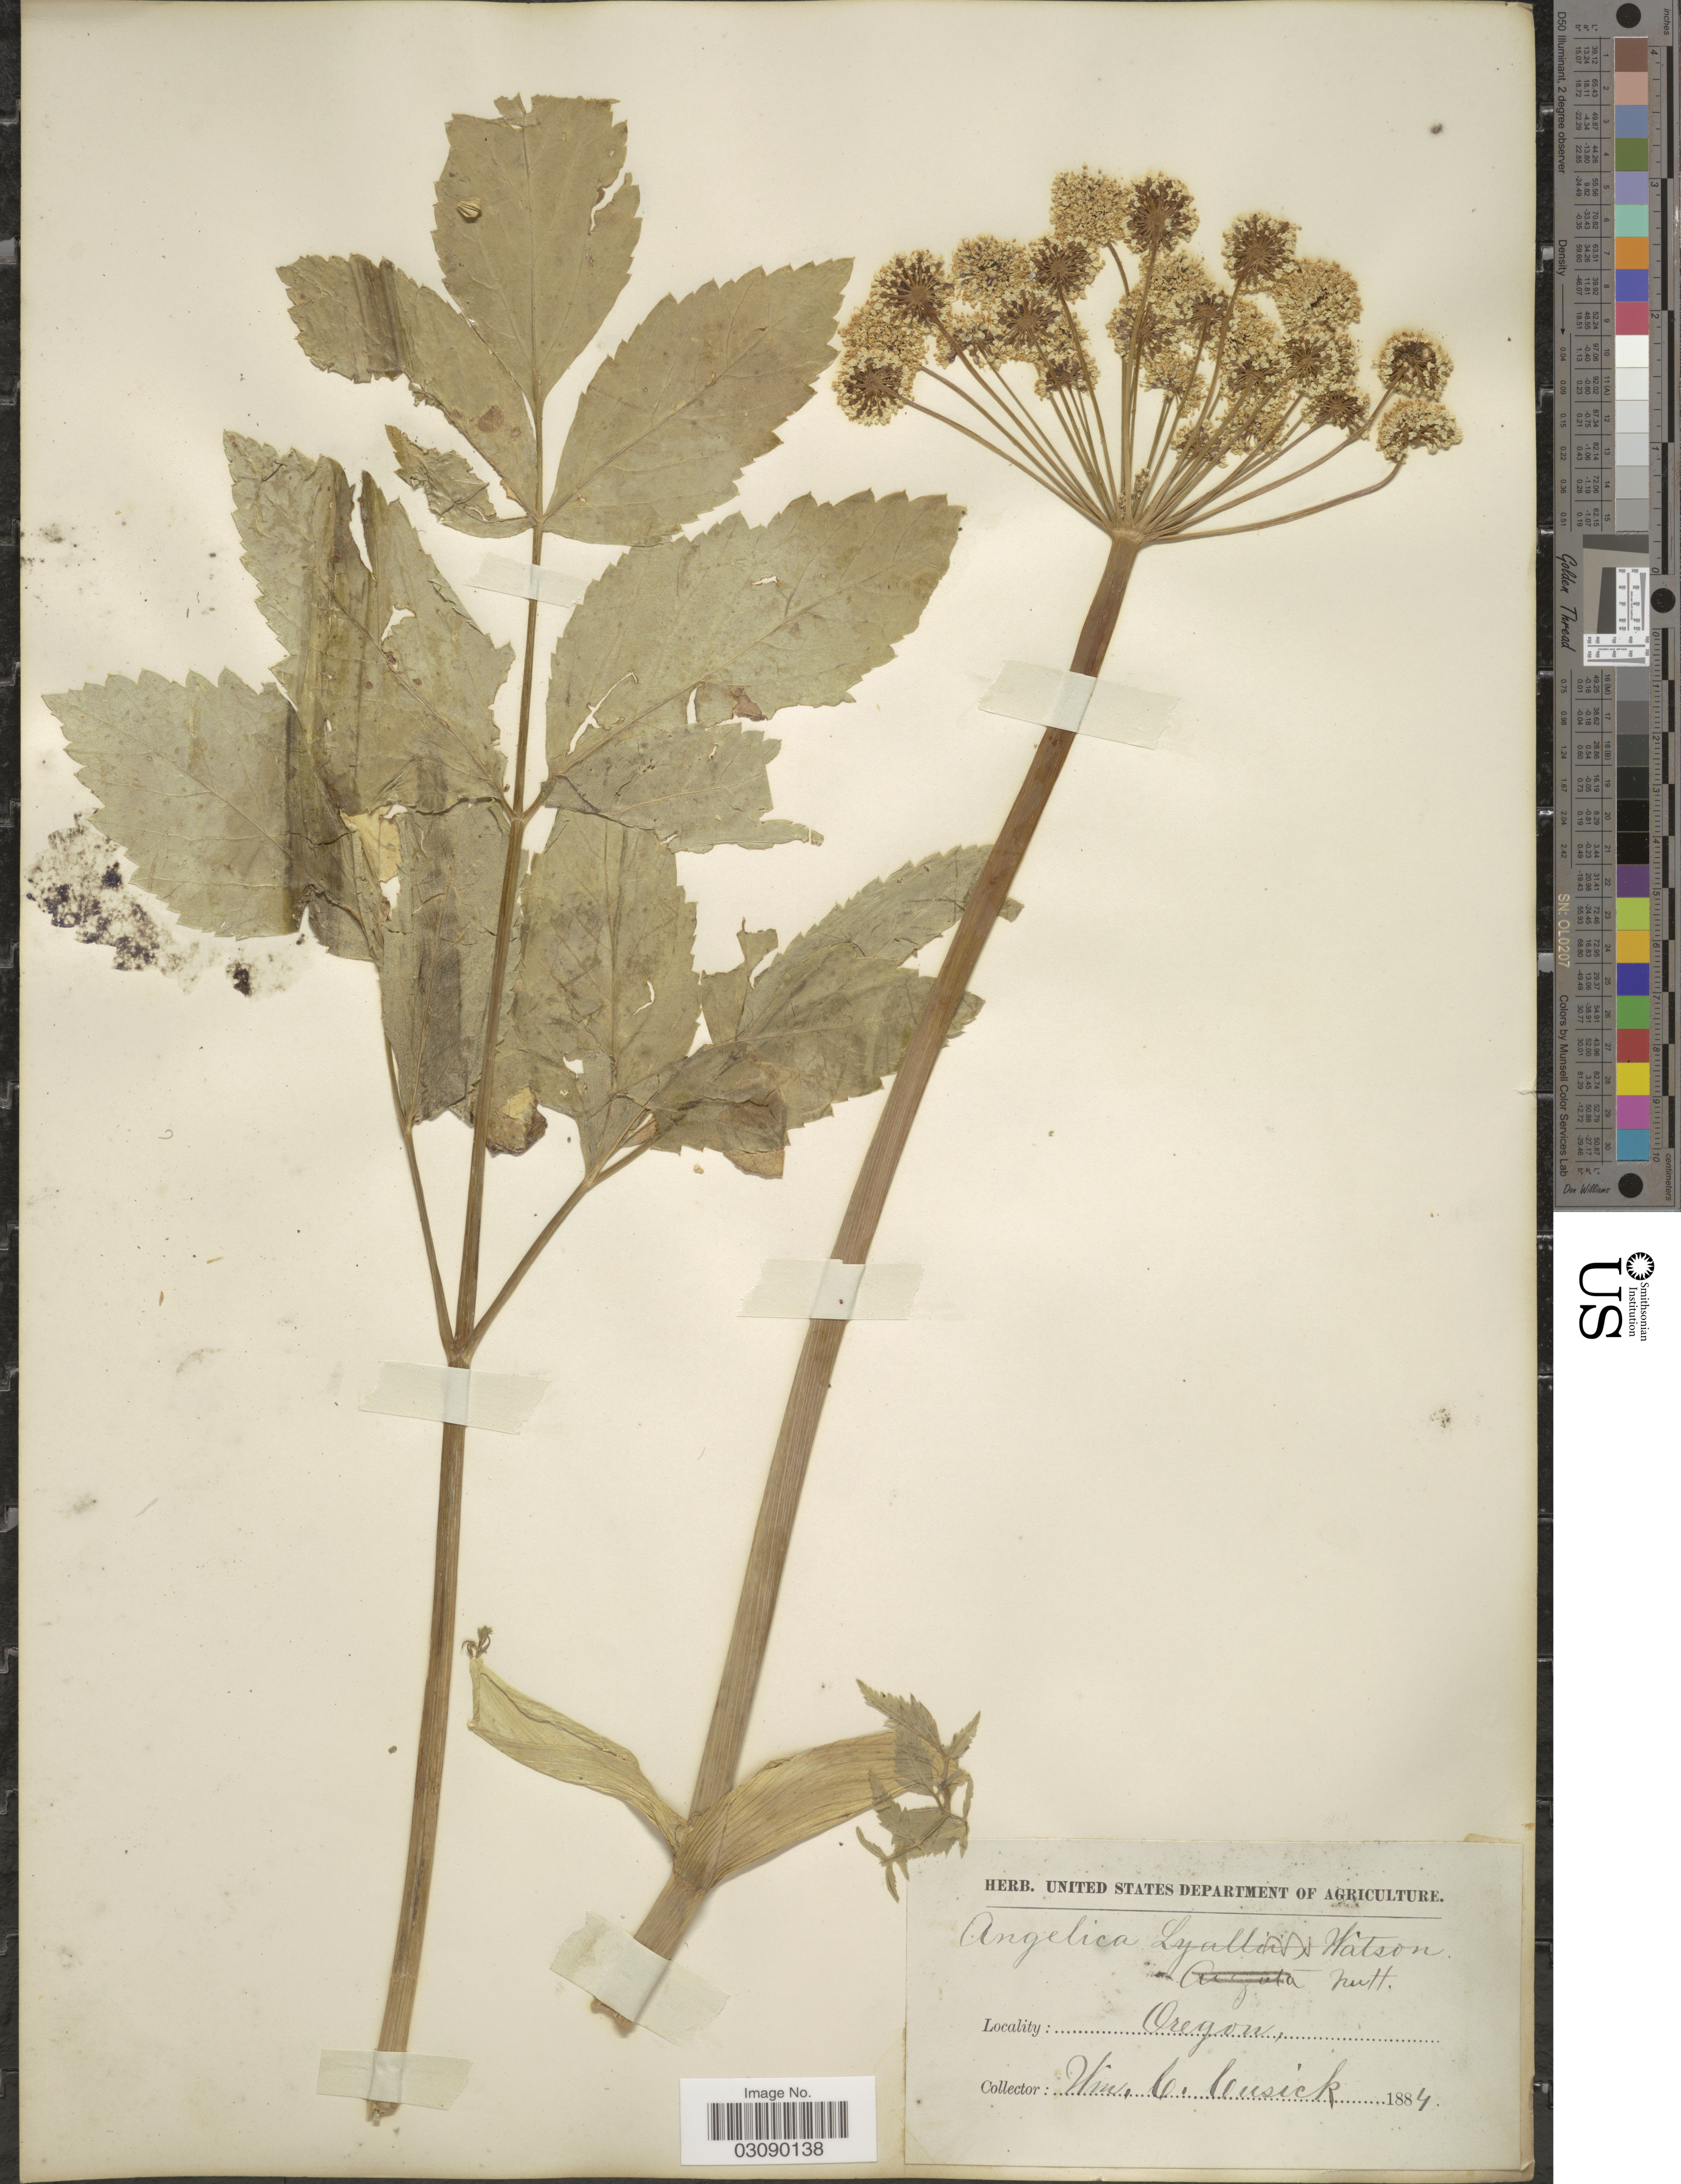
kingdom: Plantae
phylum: Tracheophyta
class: Magnoliopsida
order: Apiales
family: Apiaceae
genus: Angelica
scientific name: Angelica arguta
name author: Nutt.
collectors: W. C. Cusick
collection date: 1884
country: United States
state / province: Oregon